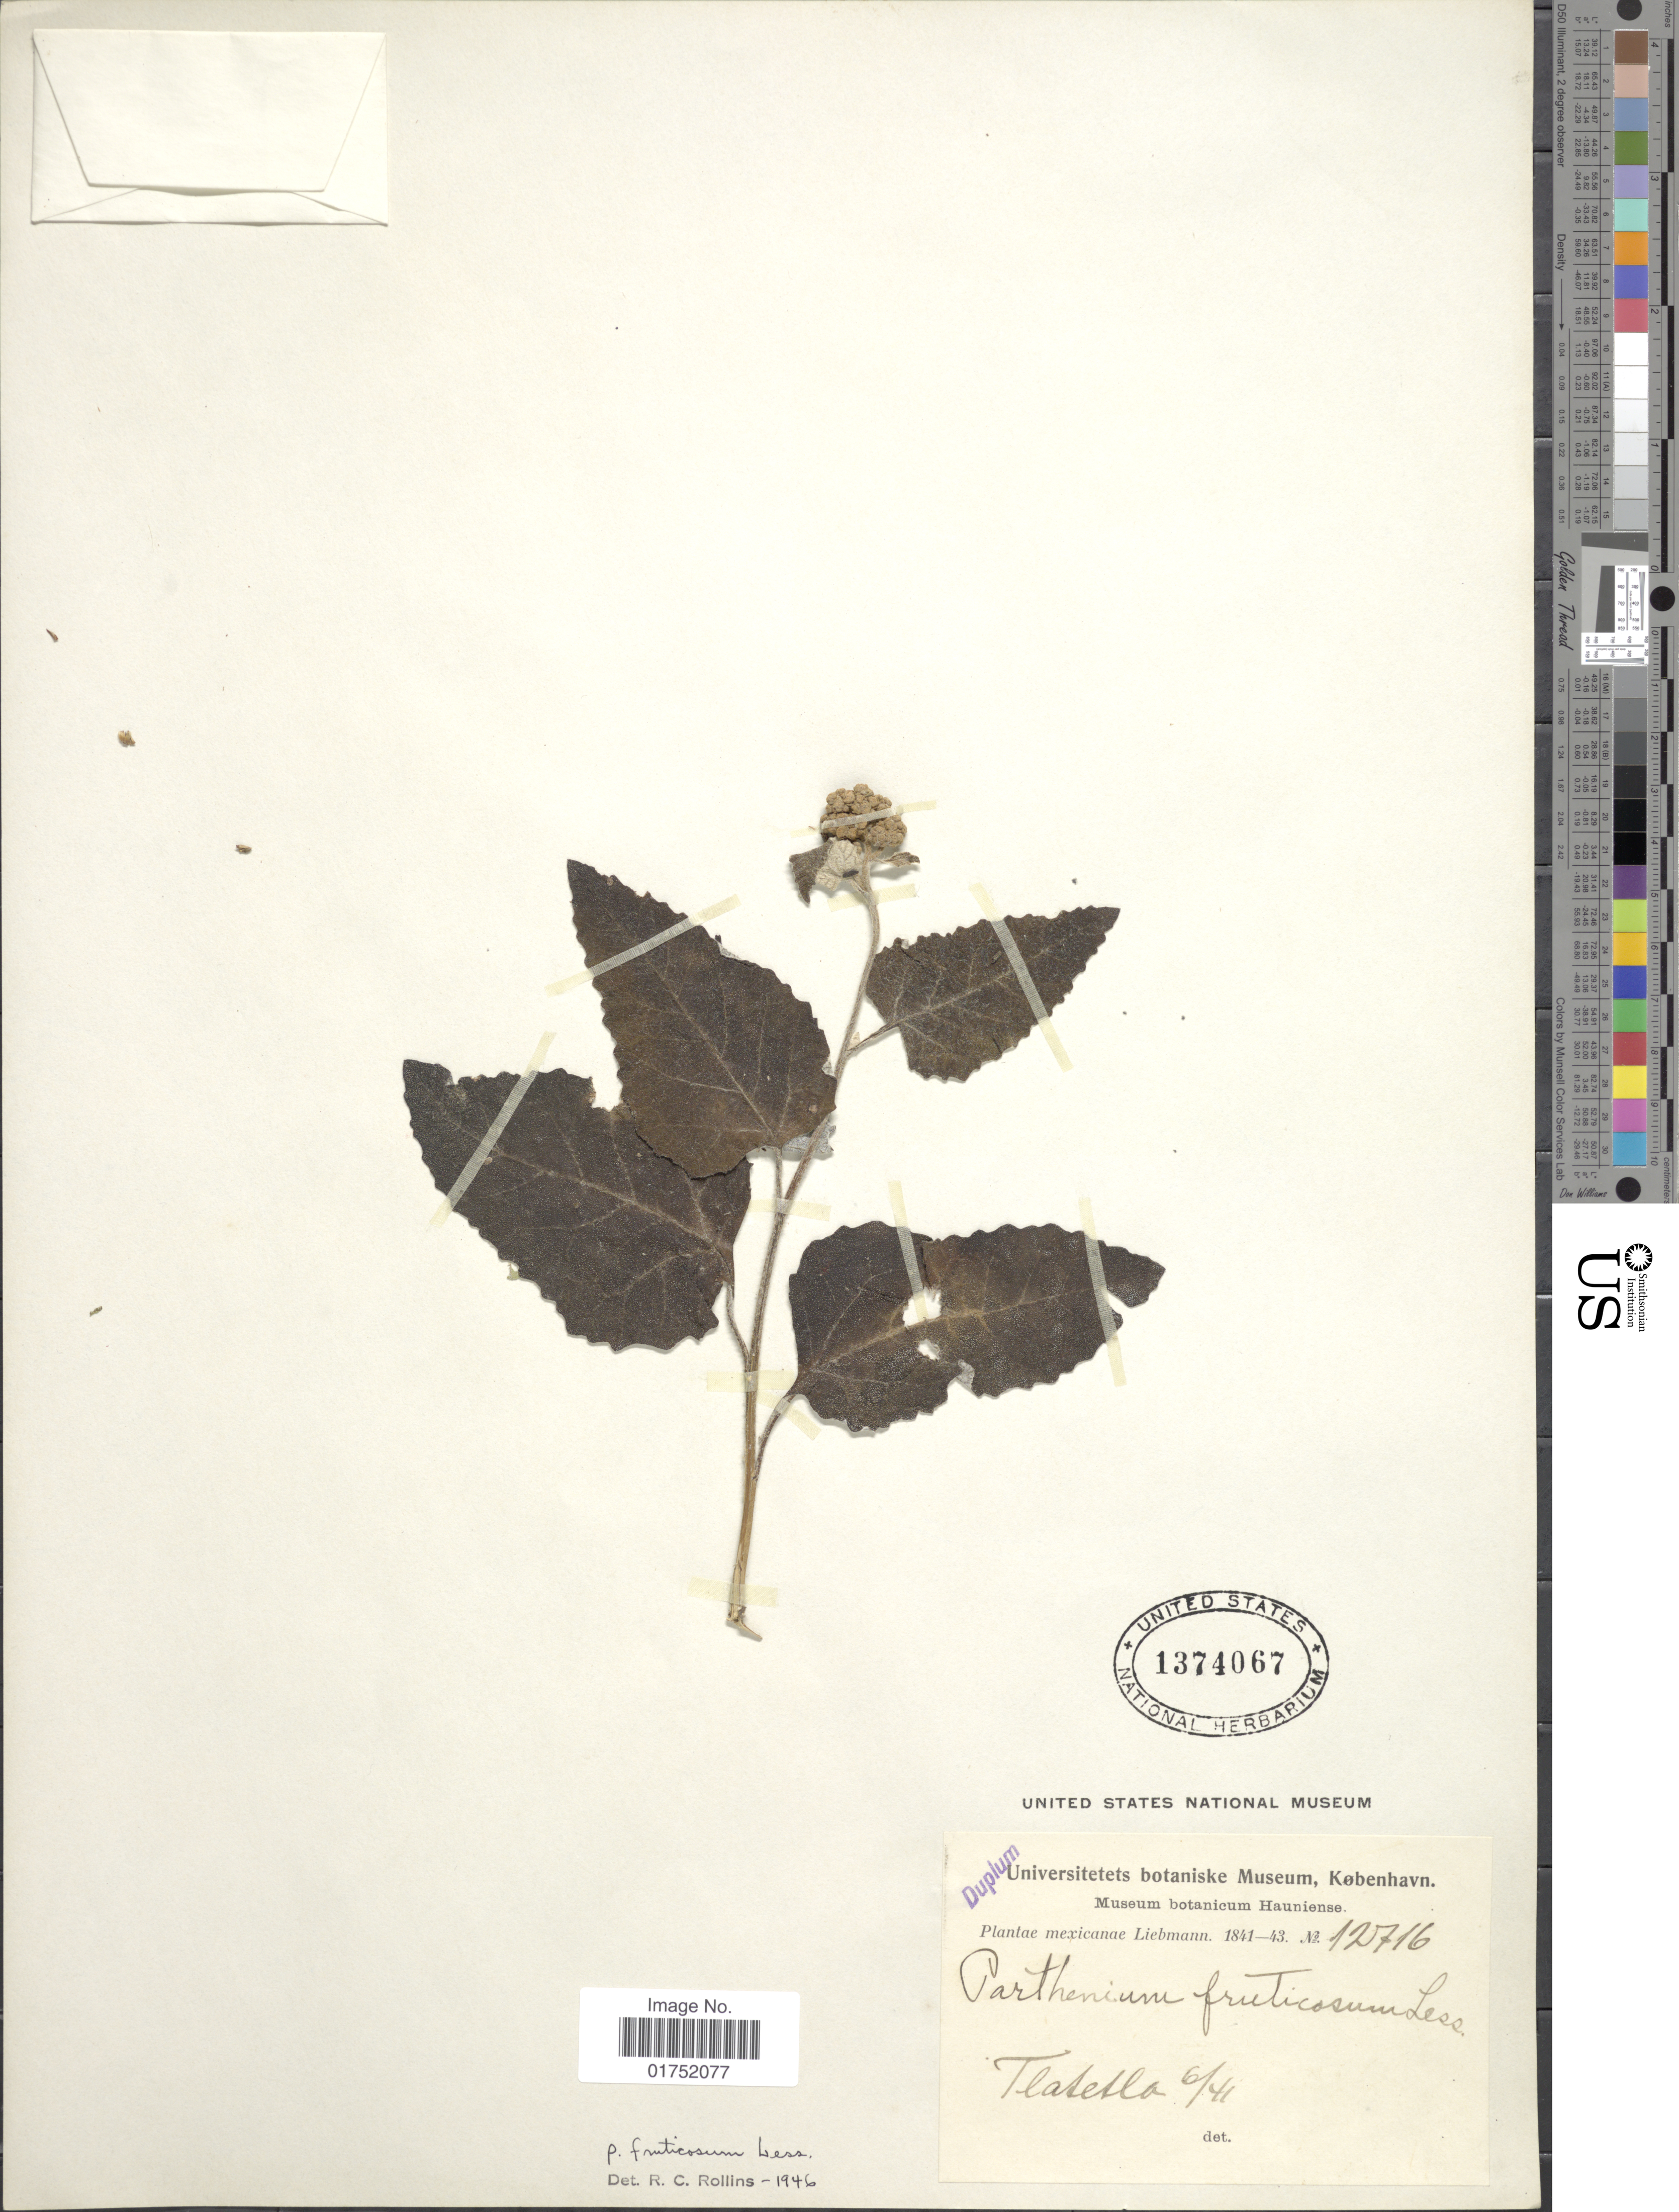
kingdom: Plantae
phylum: Tracheophyta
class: Magnoliopsida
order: Asterales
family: Asteraceae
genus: Parthenium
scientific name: Parthenium fruticosum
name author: Less.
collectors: F. M. Liebmann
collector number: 12716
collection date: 1841-06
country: Mexico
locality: Tlatetla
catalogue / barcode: US 1374067